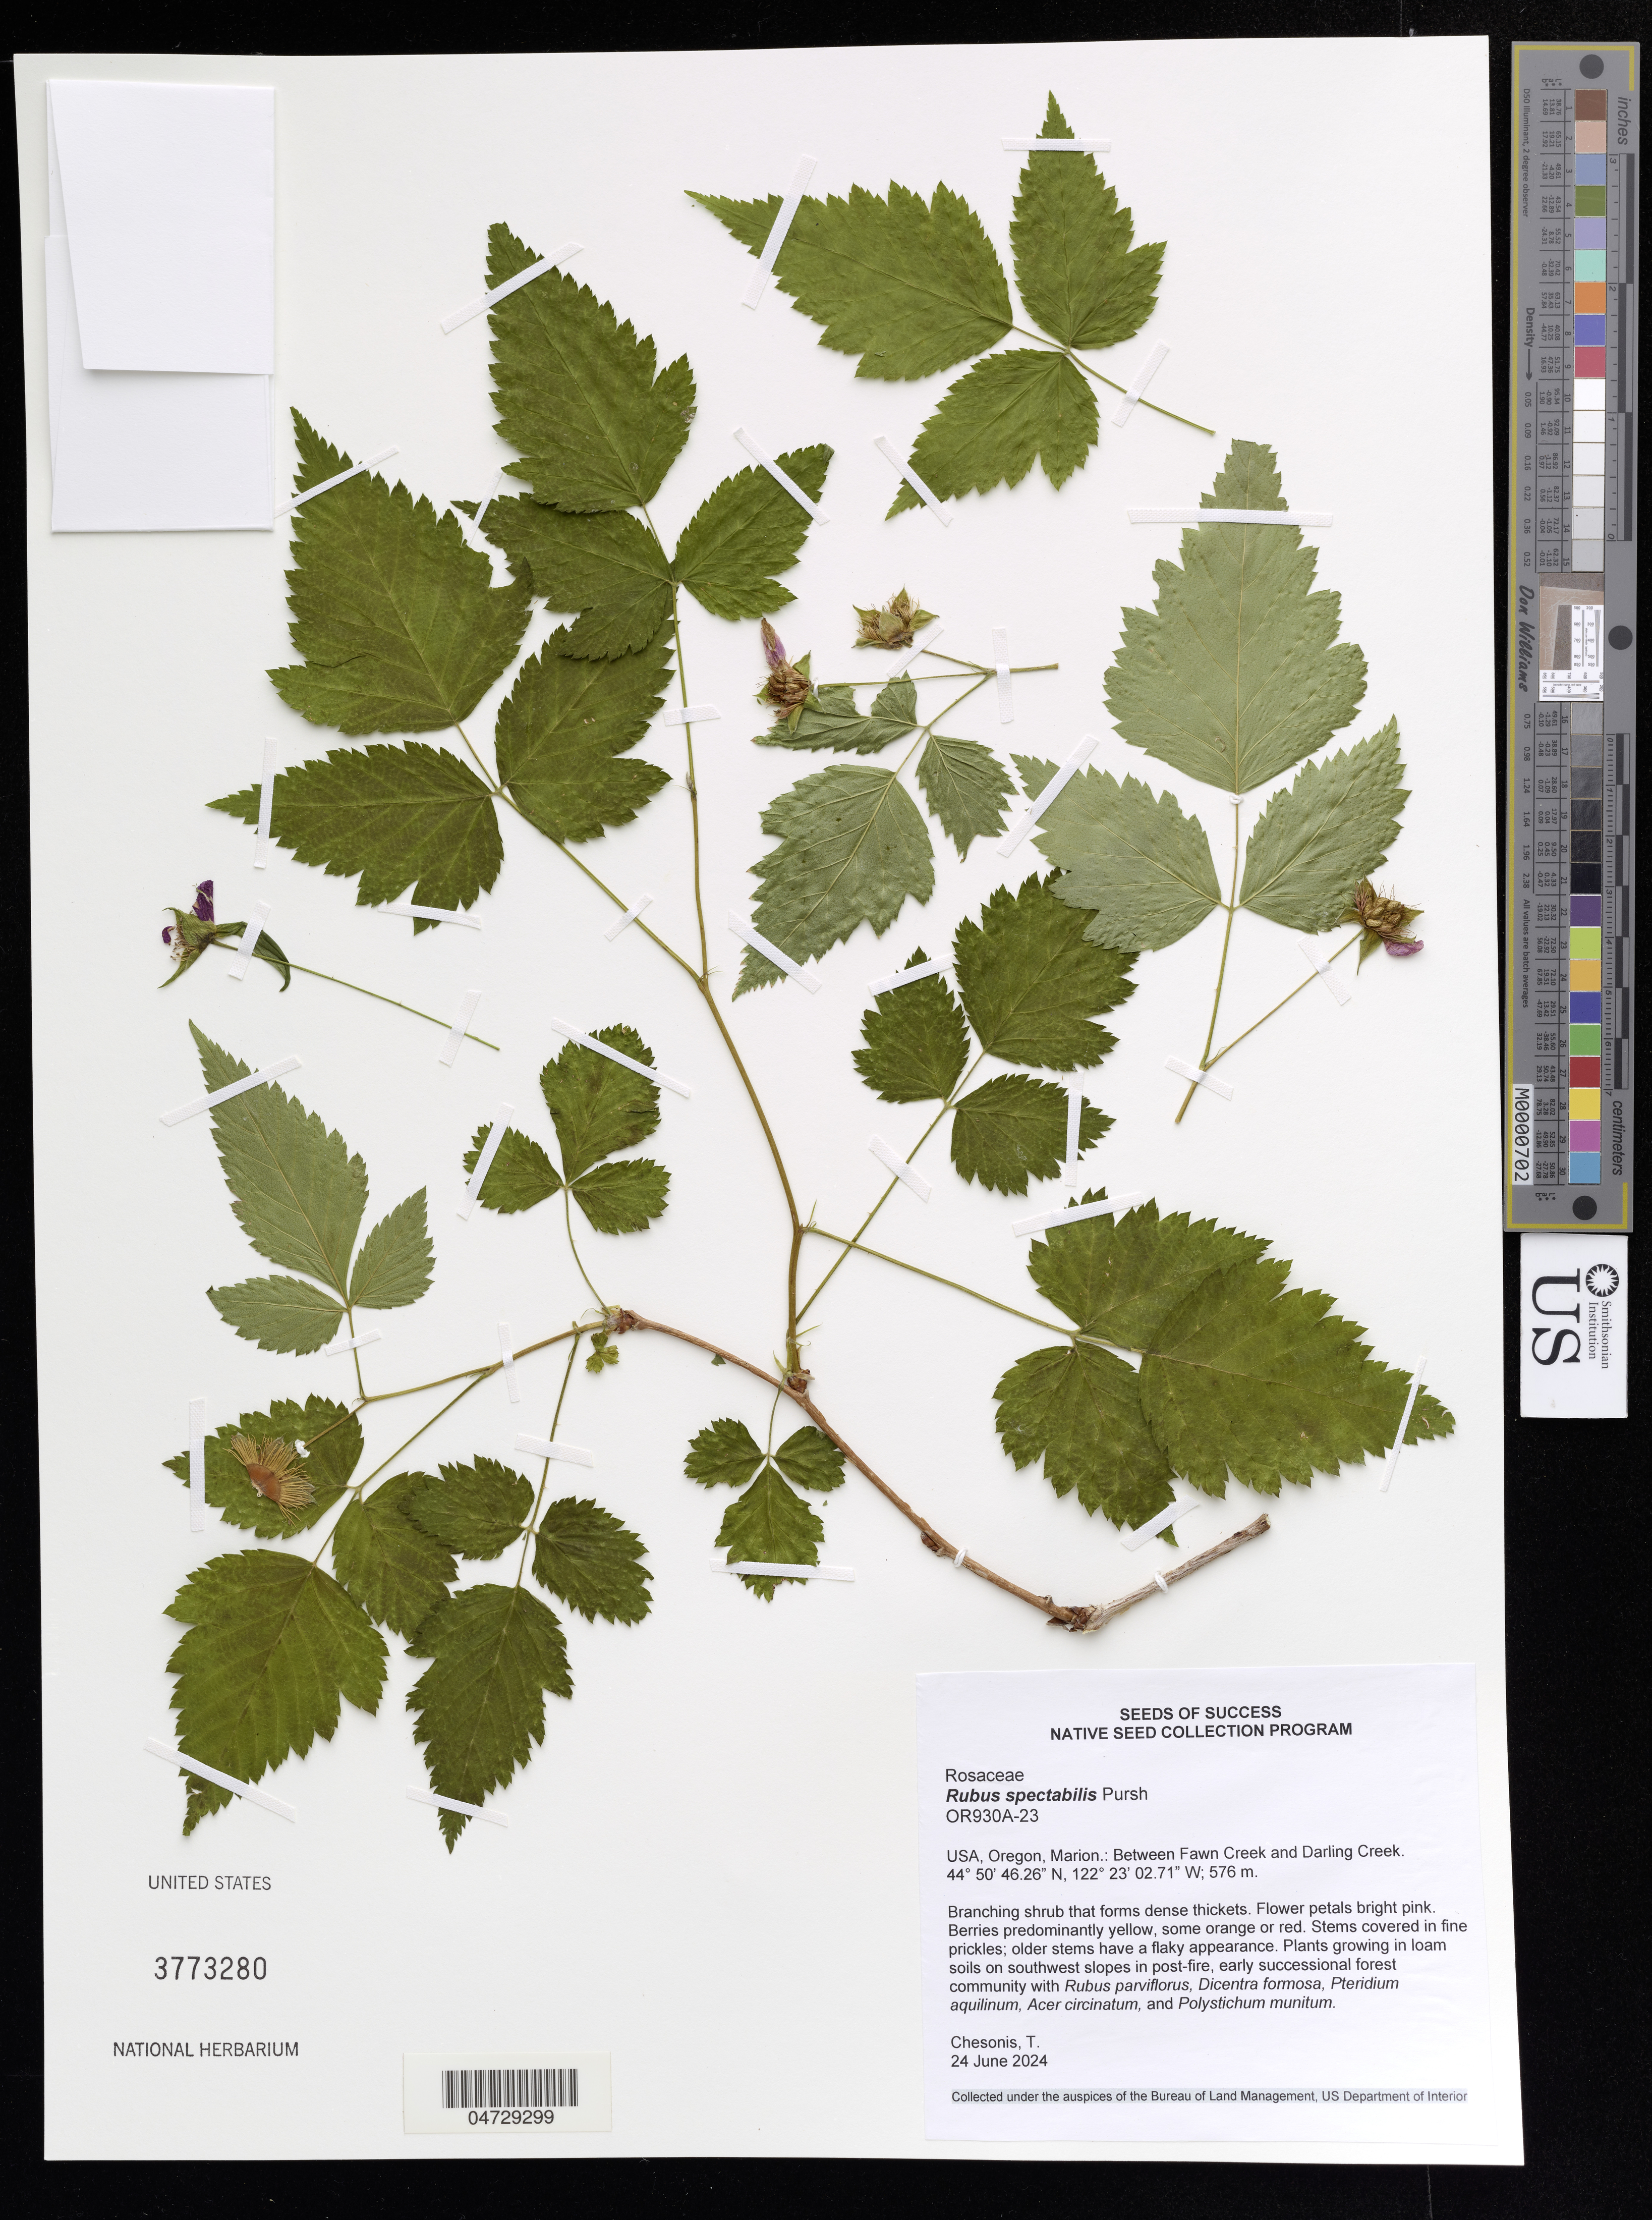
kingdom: Plantae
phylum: Tracheophyta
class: Magnoliopsida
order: Rosales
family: Rosaceae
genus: Rubus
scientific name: Rubus spectabilis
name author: Pursh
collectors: T. Chesonis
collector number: OR930A-23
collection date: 2024-06-24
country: United States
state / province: Oregon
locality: Marion: Between Fawn Creek and Darling Creek.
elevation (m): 576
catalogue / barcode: US 3773280